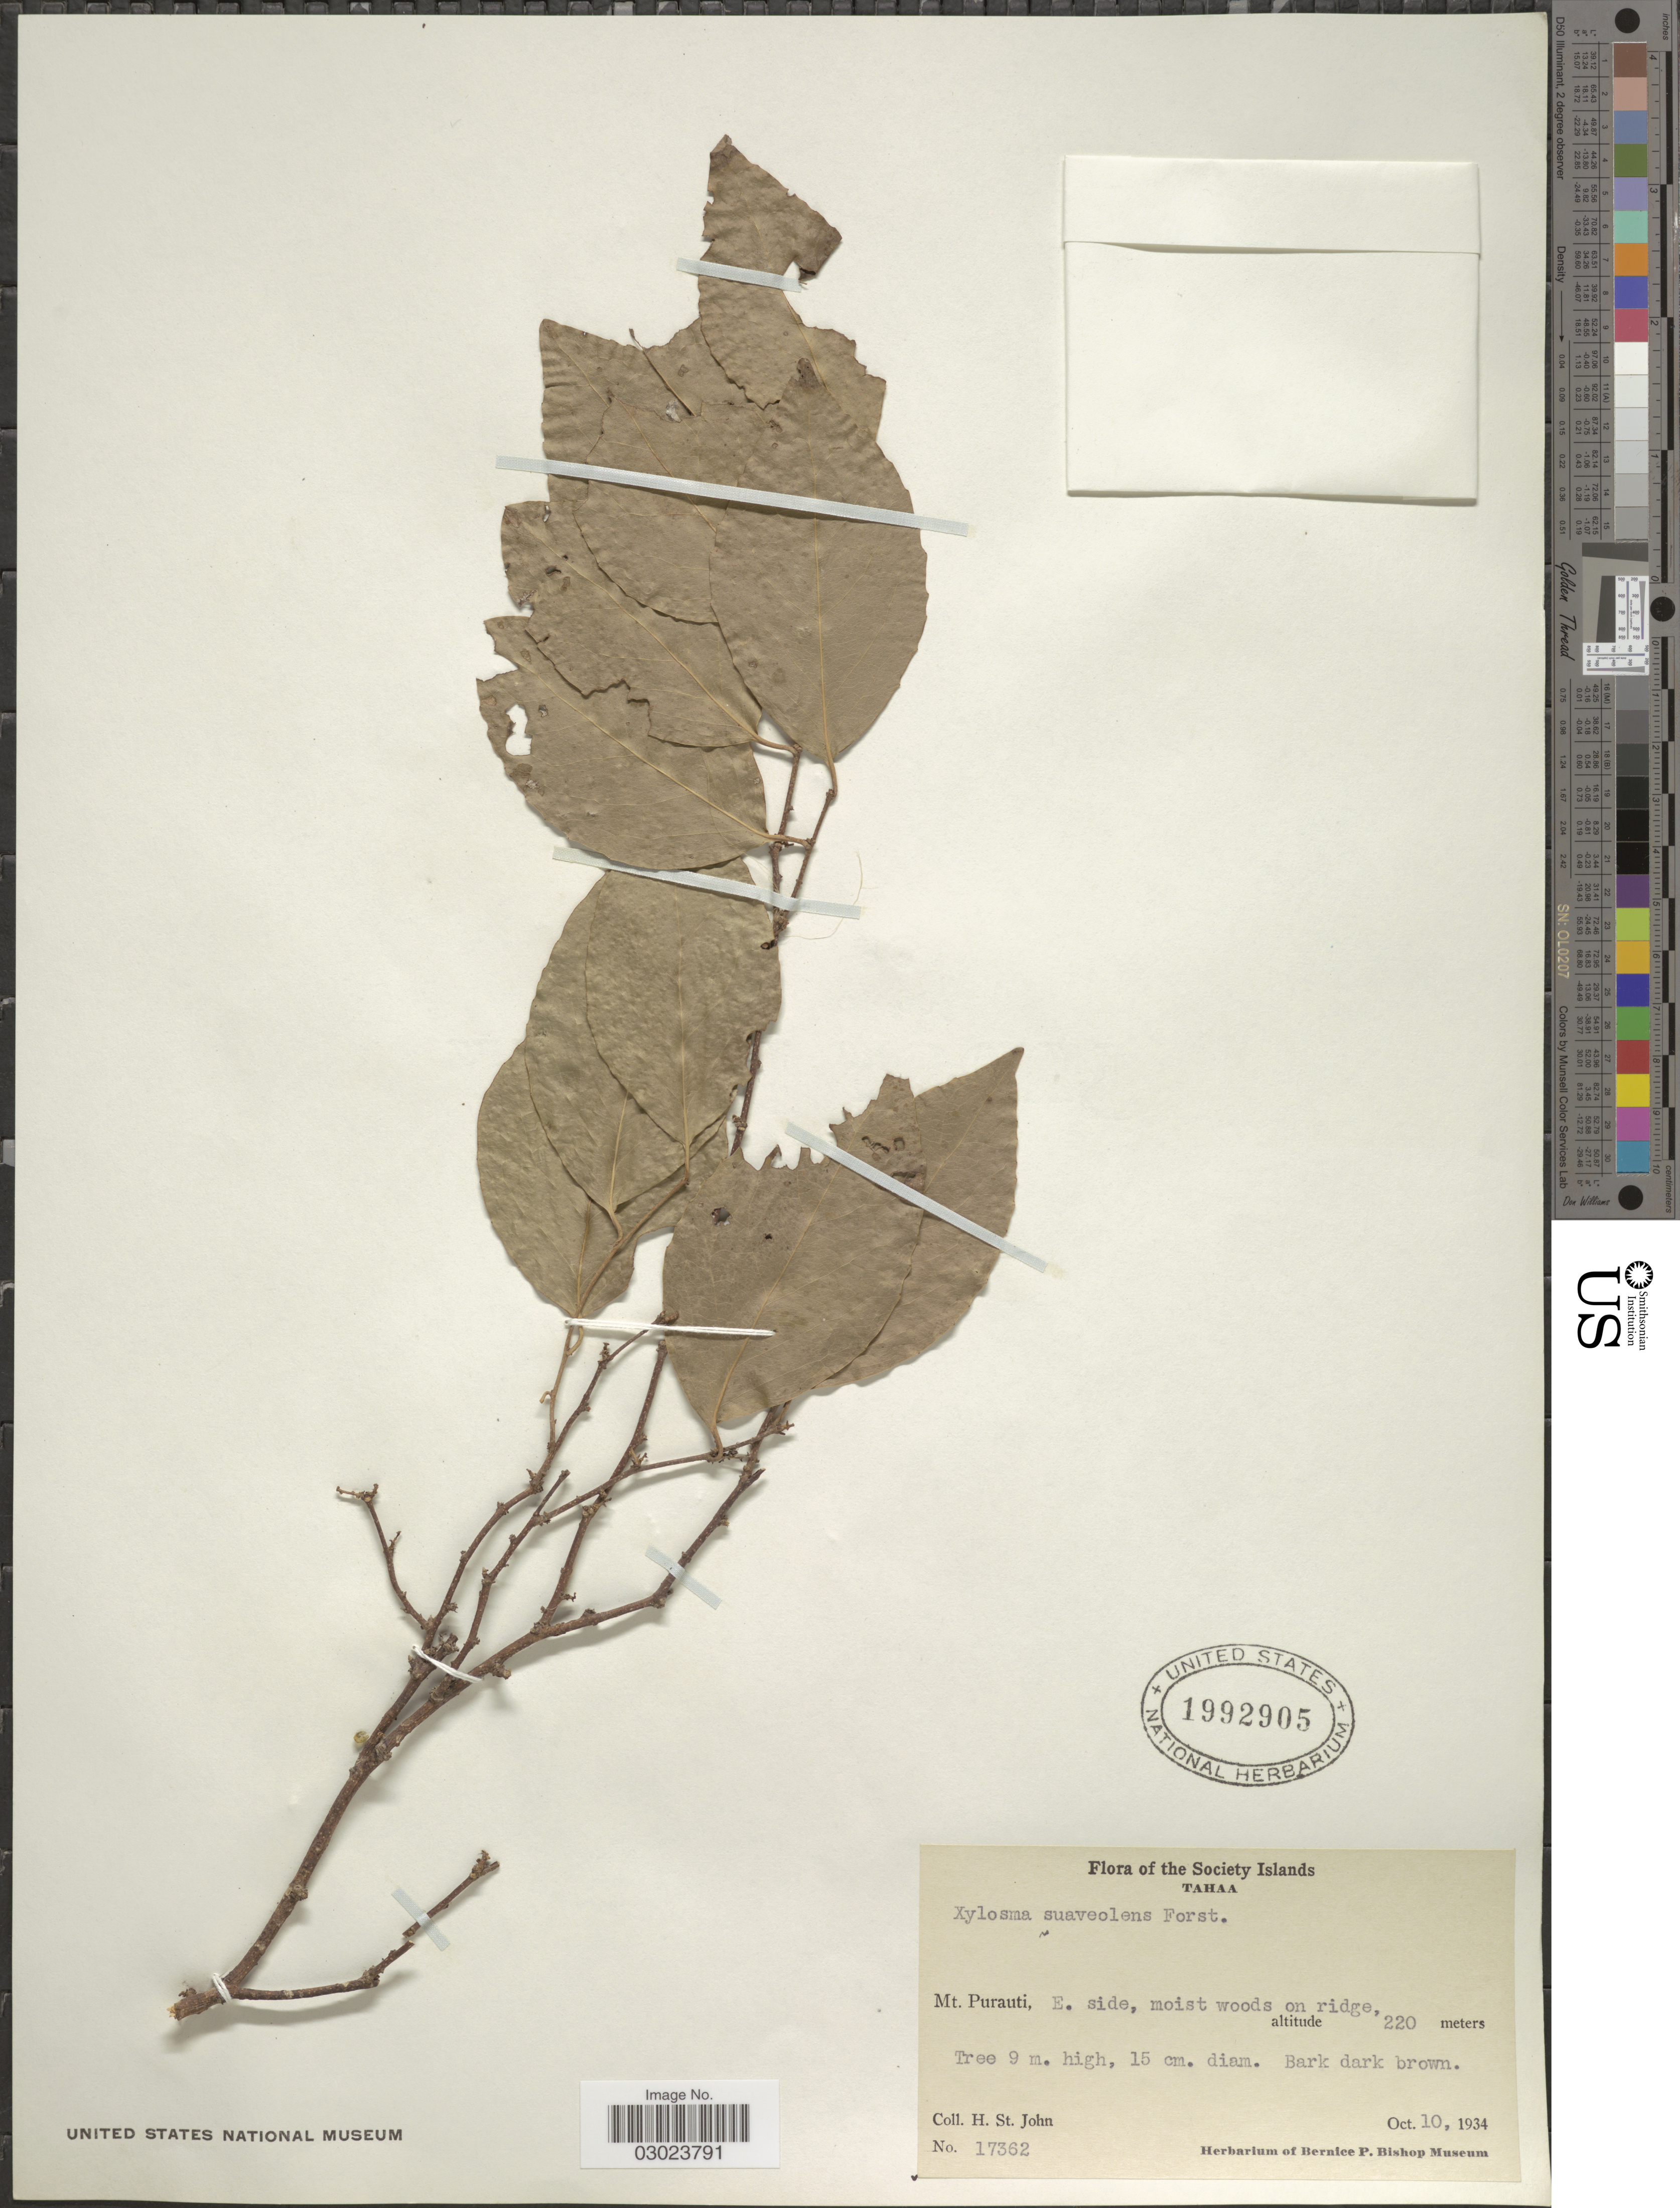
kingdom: Plantae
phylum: Tracheophyta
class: Magnoliopsida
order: Malpighiales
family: Salicaceae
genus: Xylosma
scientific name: Xylosma suaveolens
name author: G. Forst.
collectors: H. St. John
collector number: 17362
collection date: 1934-10-10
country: French Polynesia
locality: The Society Islands. Tahaa. Mt. Purauti, E. side, moist woods on ridge.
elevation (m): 220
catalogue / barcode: US 1992905